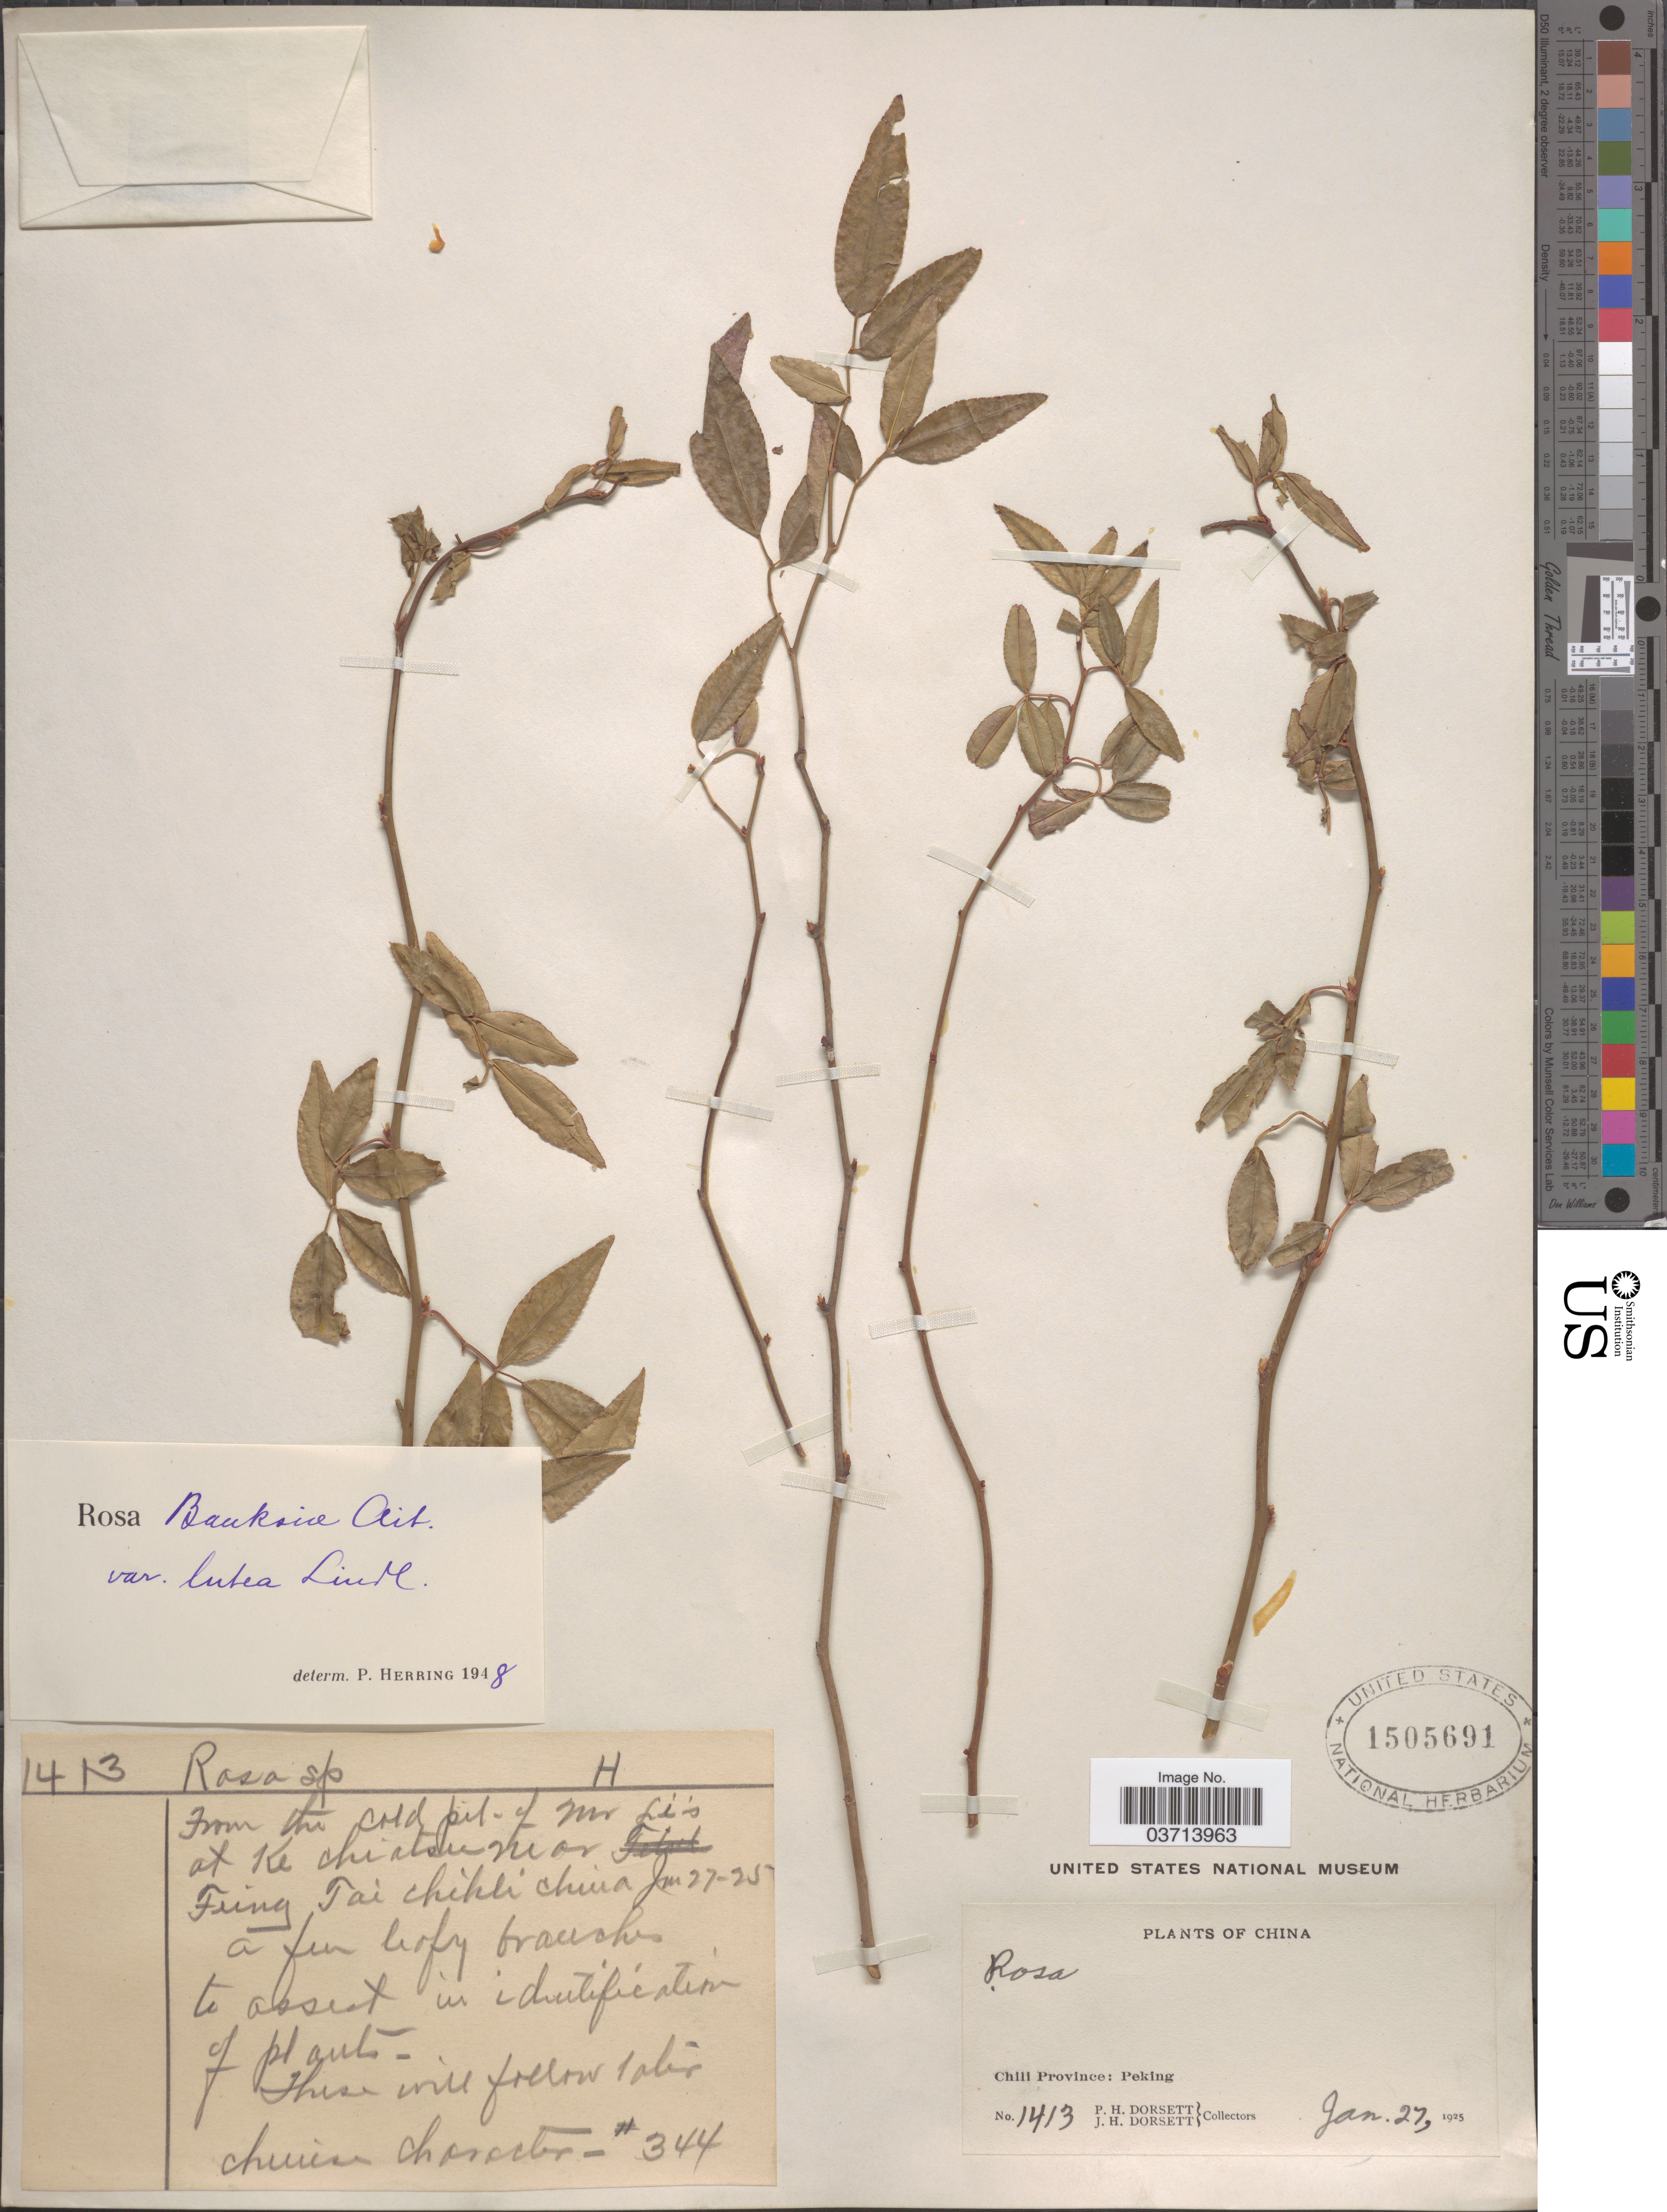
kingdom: Plantae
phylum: Tracheophyta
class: Magnoliopsida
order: Rosales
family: Rosaceae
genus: Rosa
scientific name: Rosa banksiae var. lutea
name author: Lindl.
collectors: P. H. Dorsett & J. Dorsett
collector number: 1413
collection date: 1925-01-27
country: China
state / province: Beijing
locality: From the cold pit - of Mt Li's at Ke chiatsu mt or Fring Tai chikli china. [interpreted] Chili Province: Peking.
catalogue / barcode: US 1505691